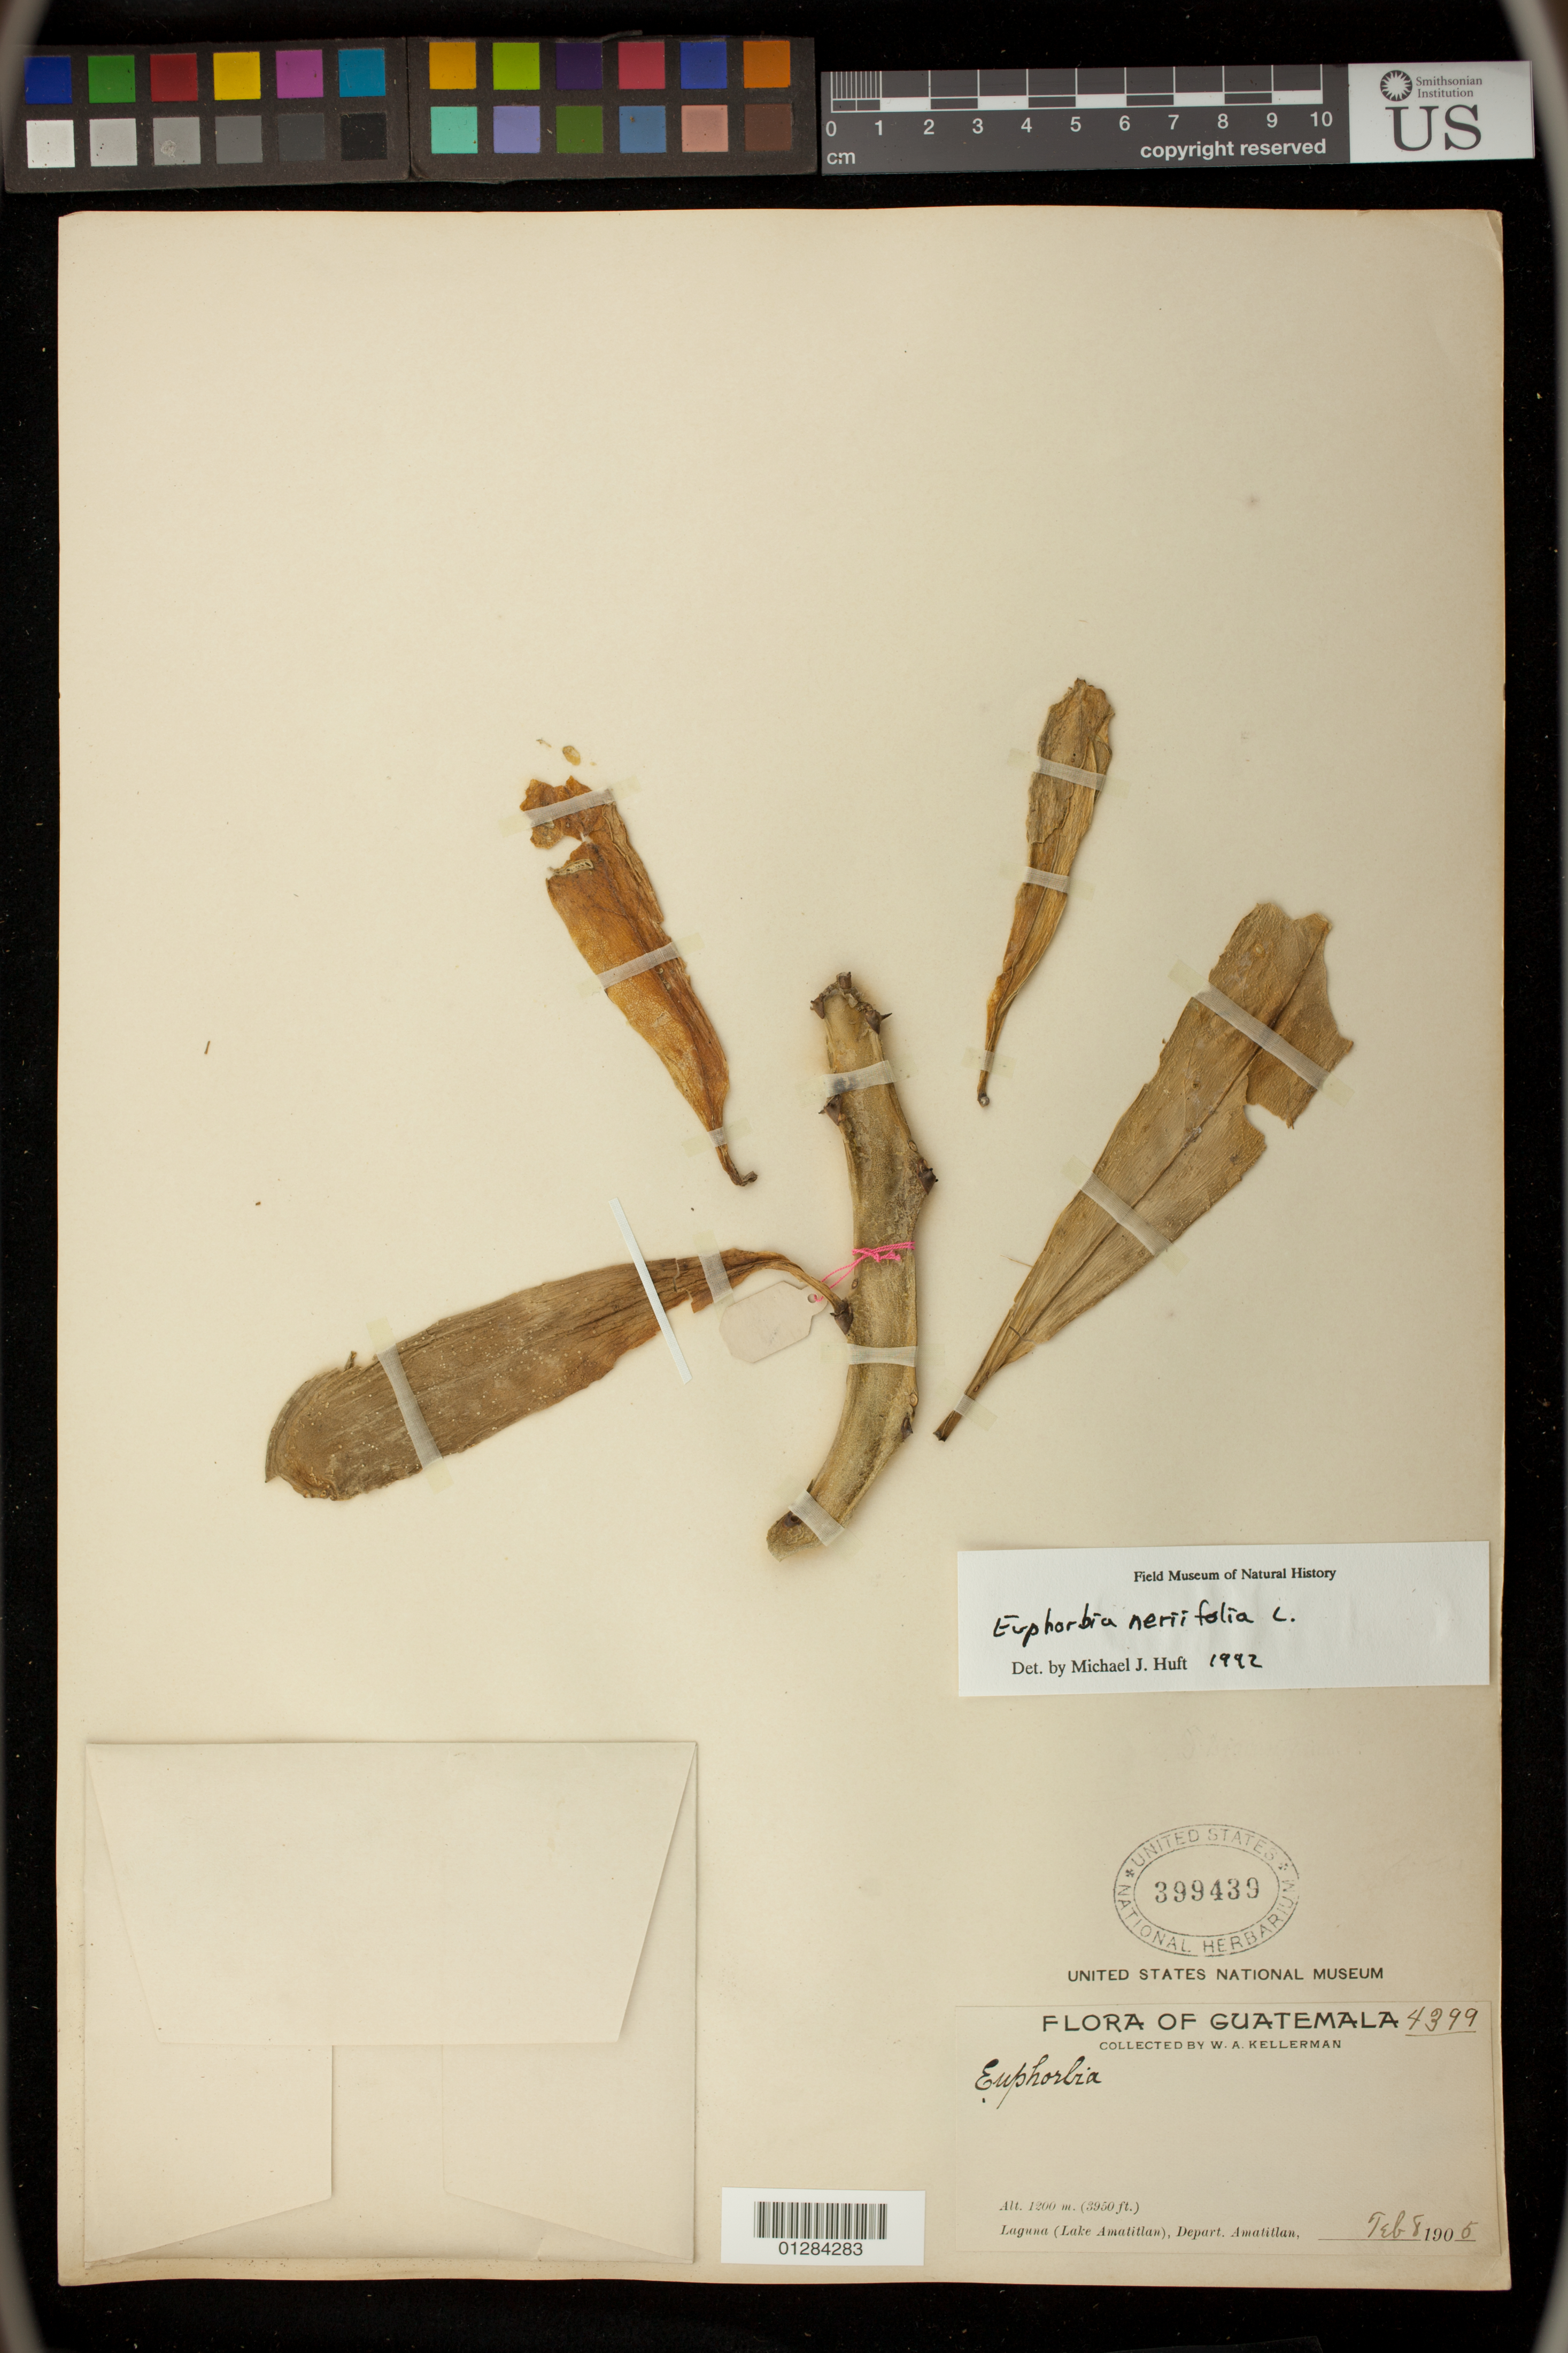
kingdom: Plantae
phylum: Tracheophyta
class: Magnoliopsida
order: Malpighiales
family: Euphorbiaceae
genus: Euphorbia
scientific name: Euphorbia neriifolia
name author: L.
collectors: W. A. Kellerman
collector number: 4399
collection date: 1905-02-08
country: Guatemala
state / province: Guatemala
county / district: Amatitlan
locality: Luguna (Lake Amatitlan)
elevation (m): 1200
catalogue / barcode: US 399439